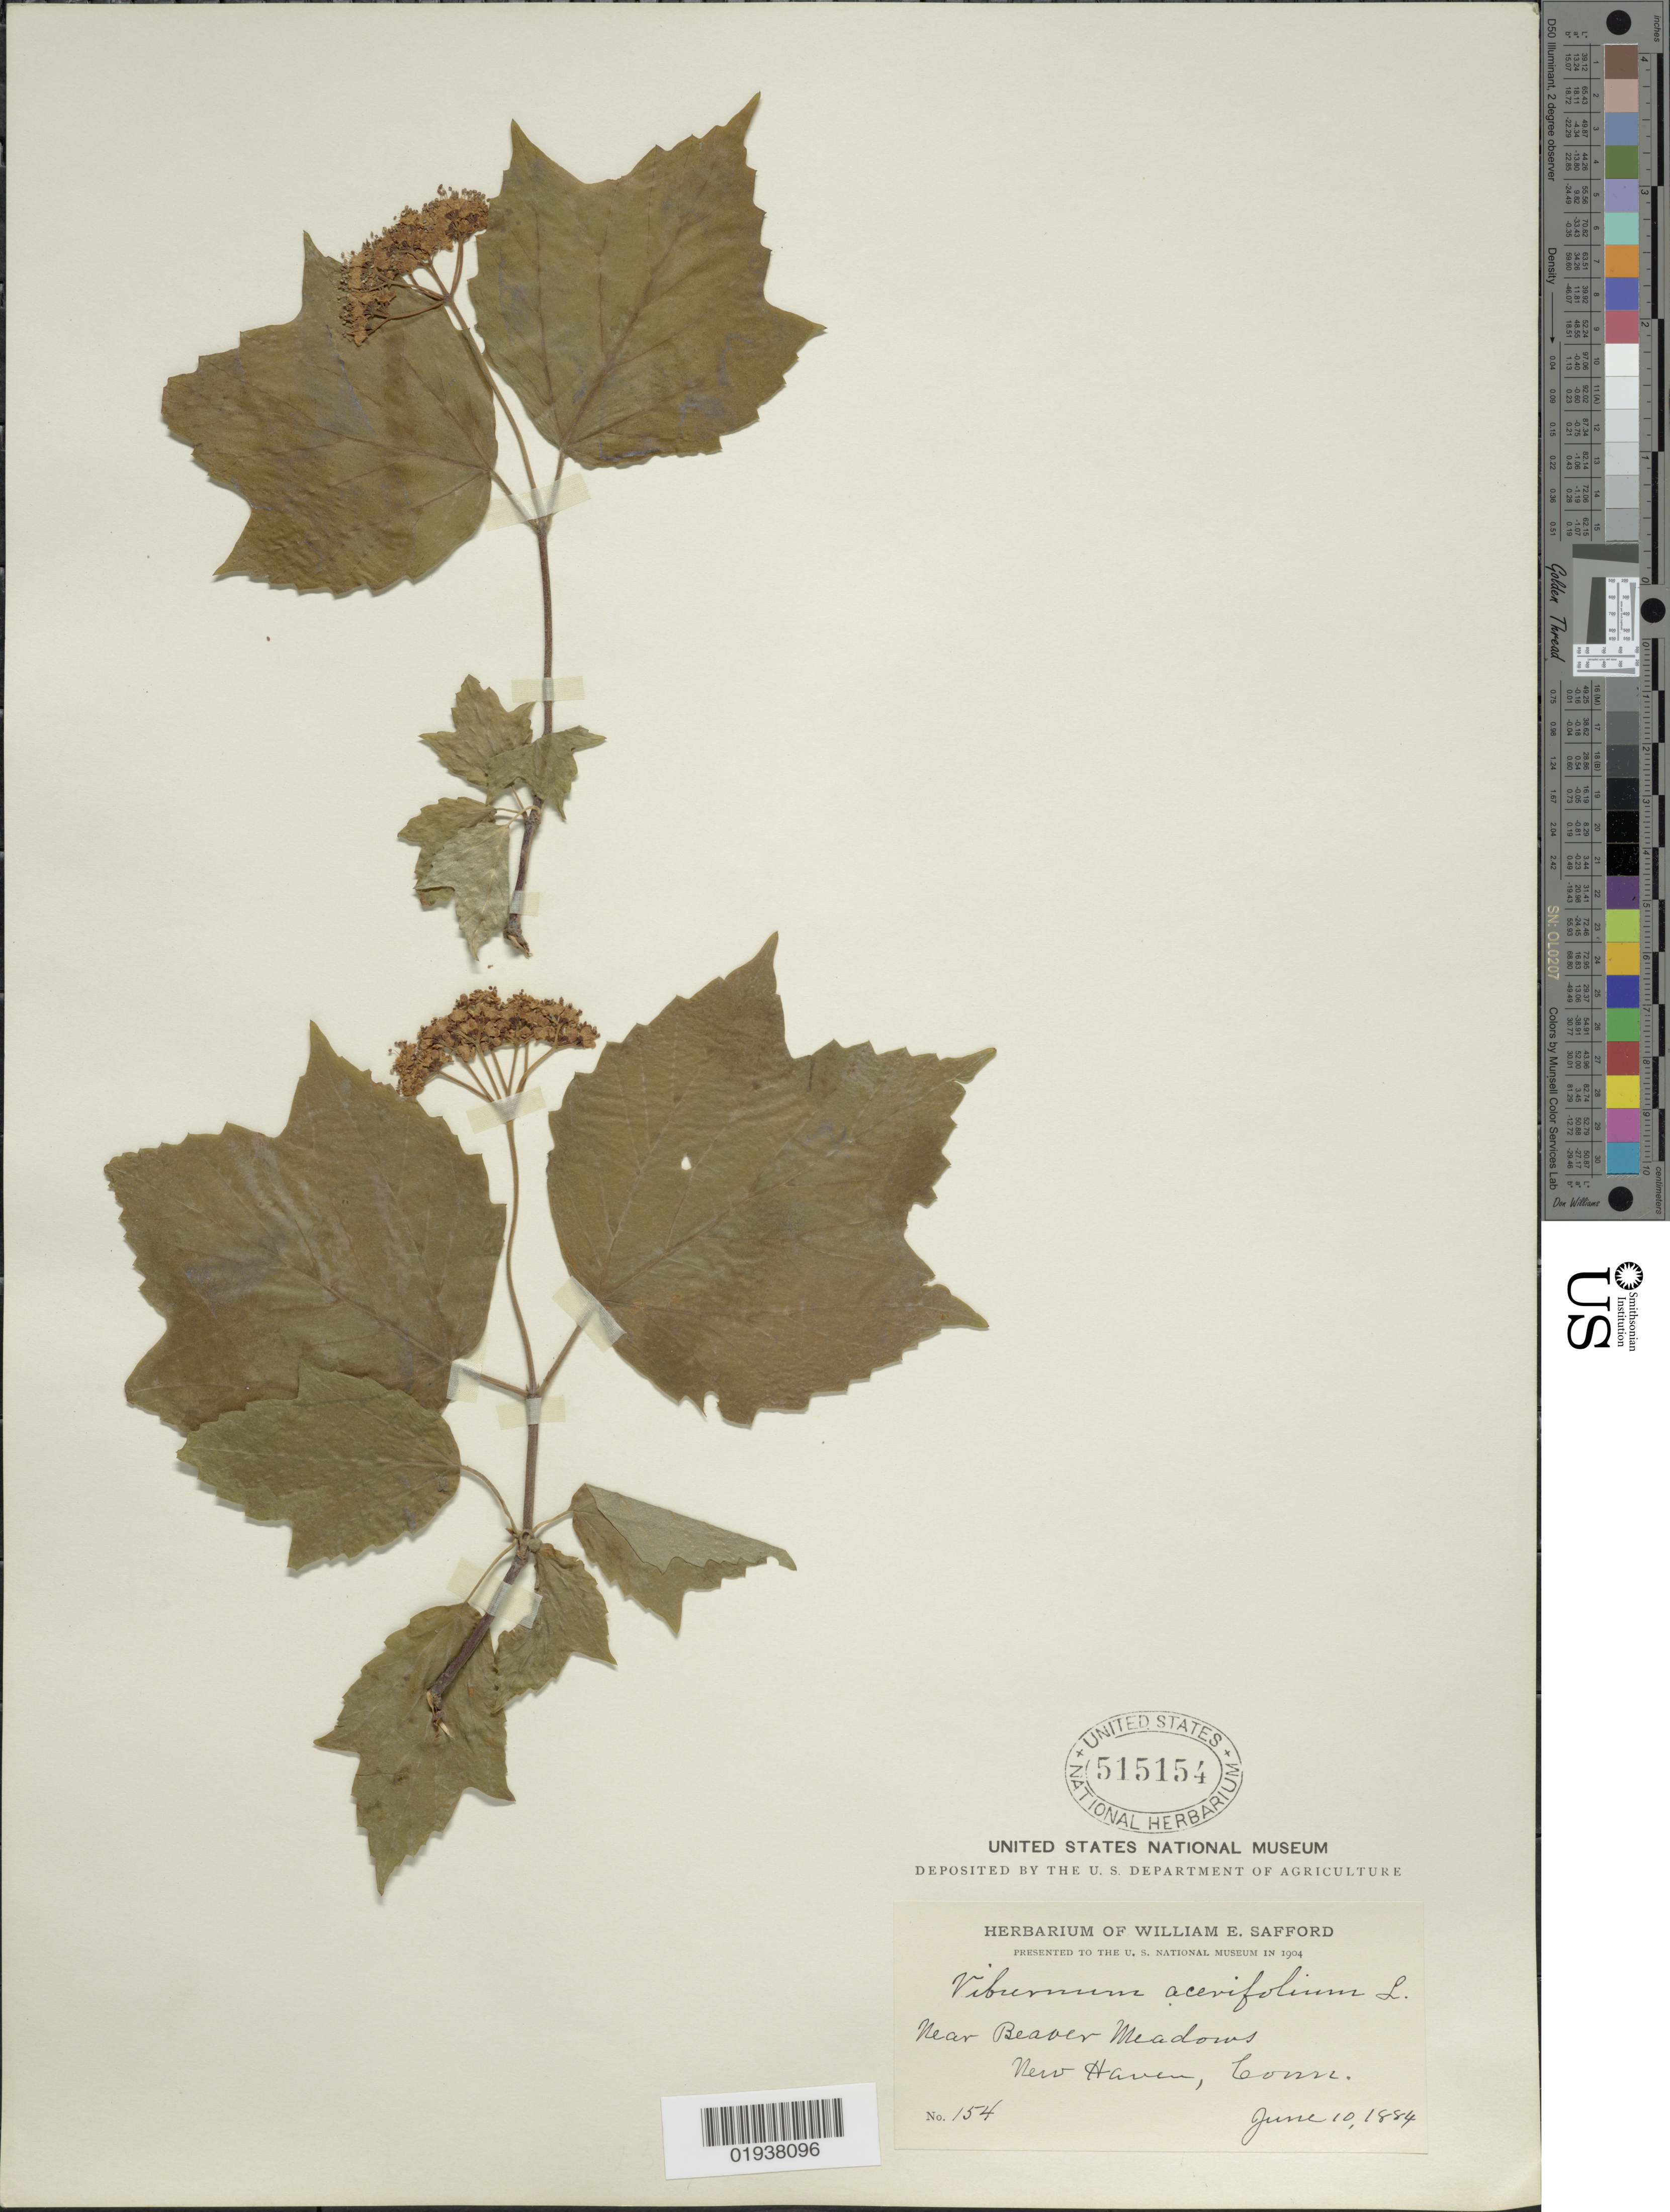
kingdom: Plantae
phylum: Tracheophyta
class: Magnoliopsida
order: Dipsacales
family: Viburnaceae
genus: Viburnum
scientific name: Viburnum acerifolium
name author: L.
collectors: ex herb. W. E. Safford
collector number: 154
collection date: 1884-06-10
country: United States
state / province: Connecticut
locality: Near Beaver Meadows. New Haven.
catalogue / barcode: US 515154